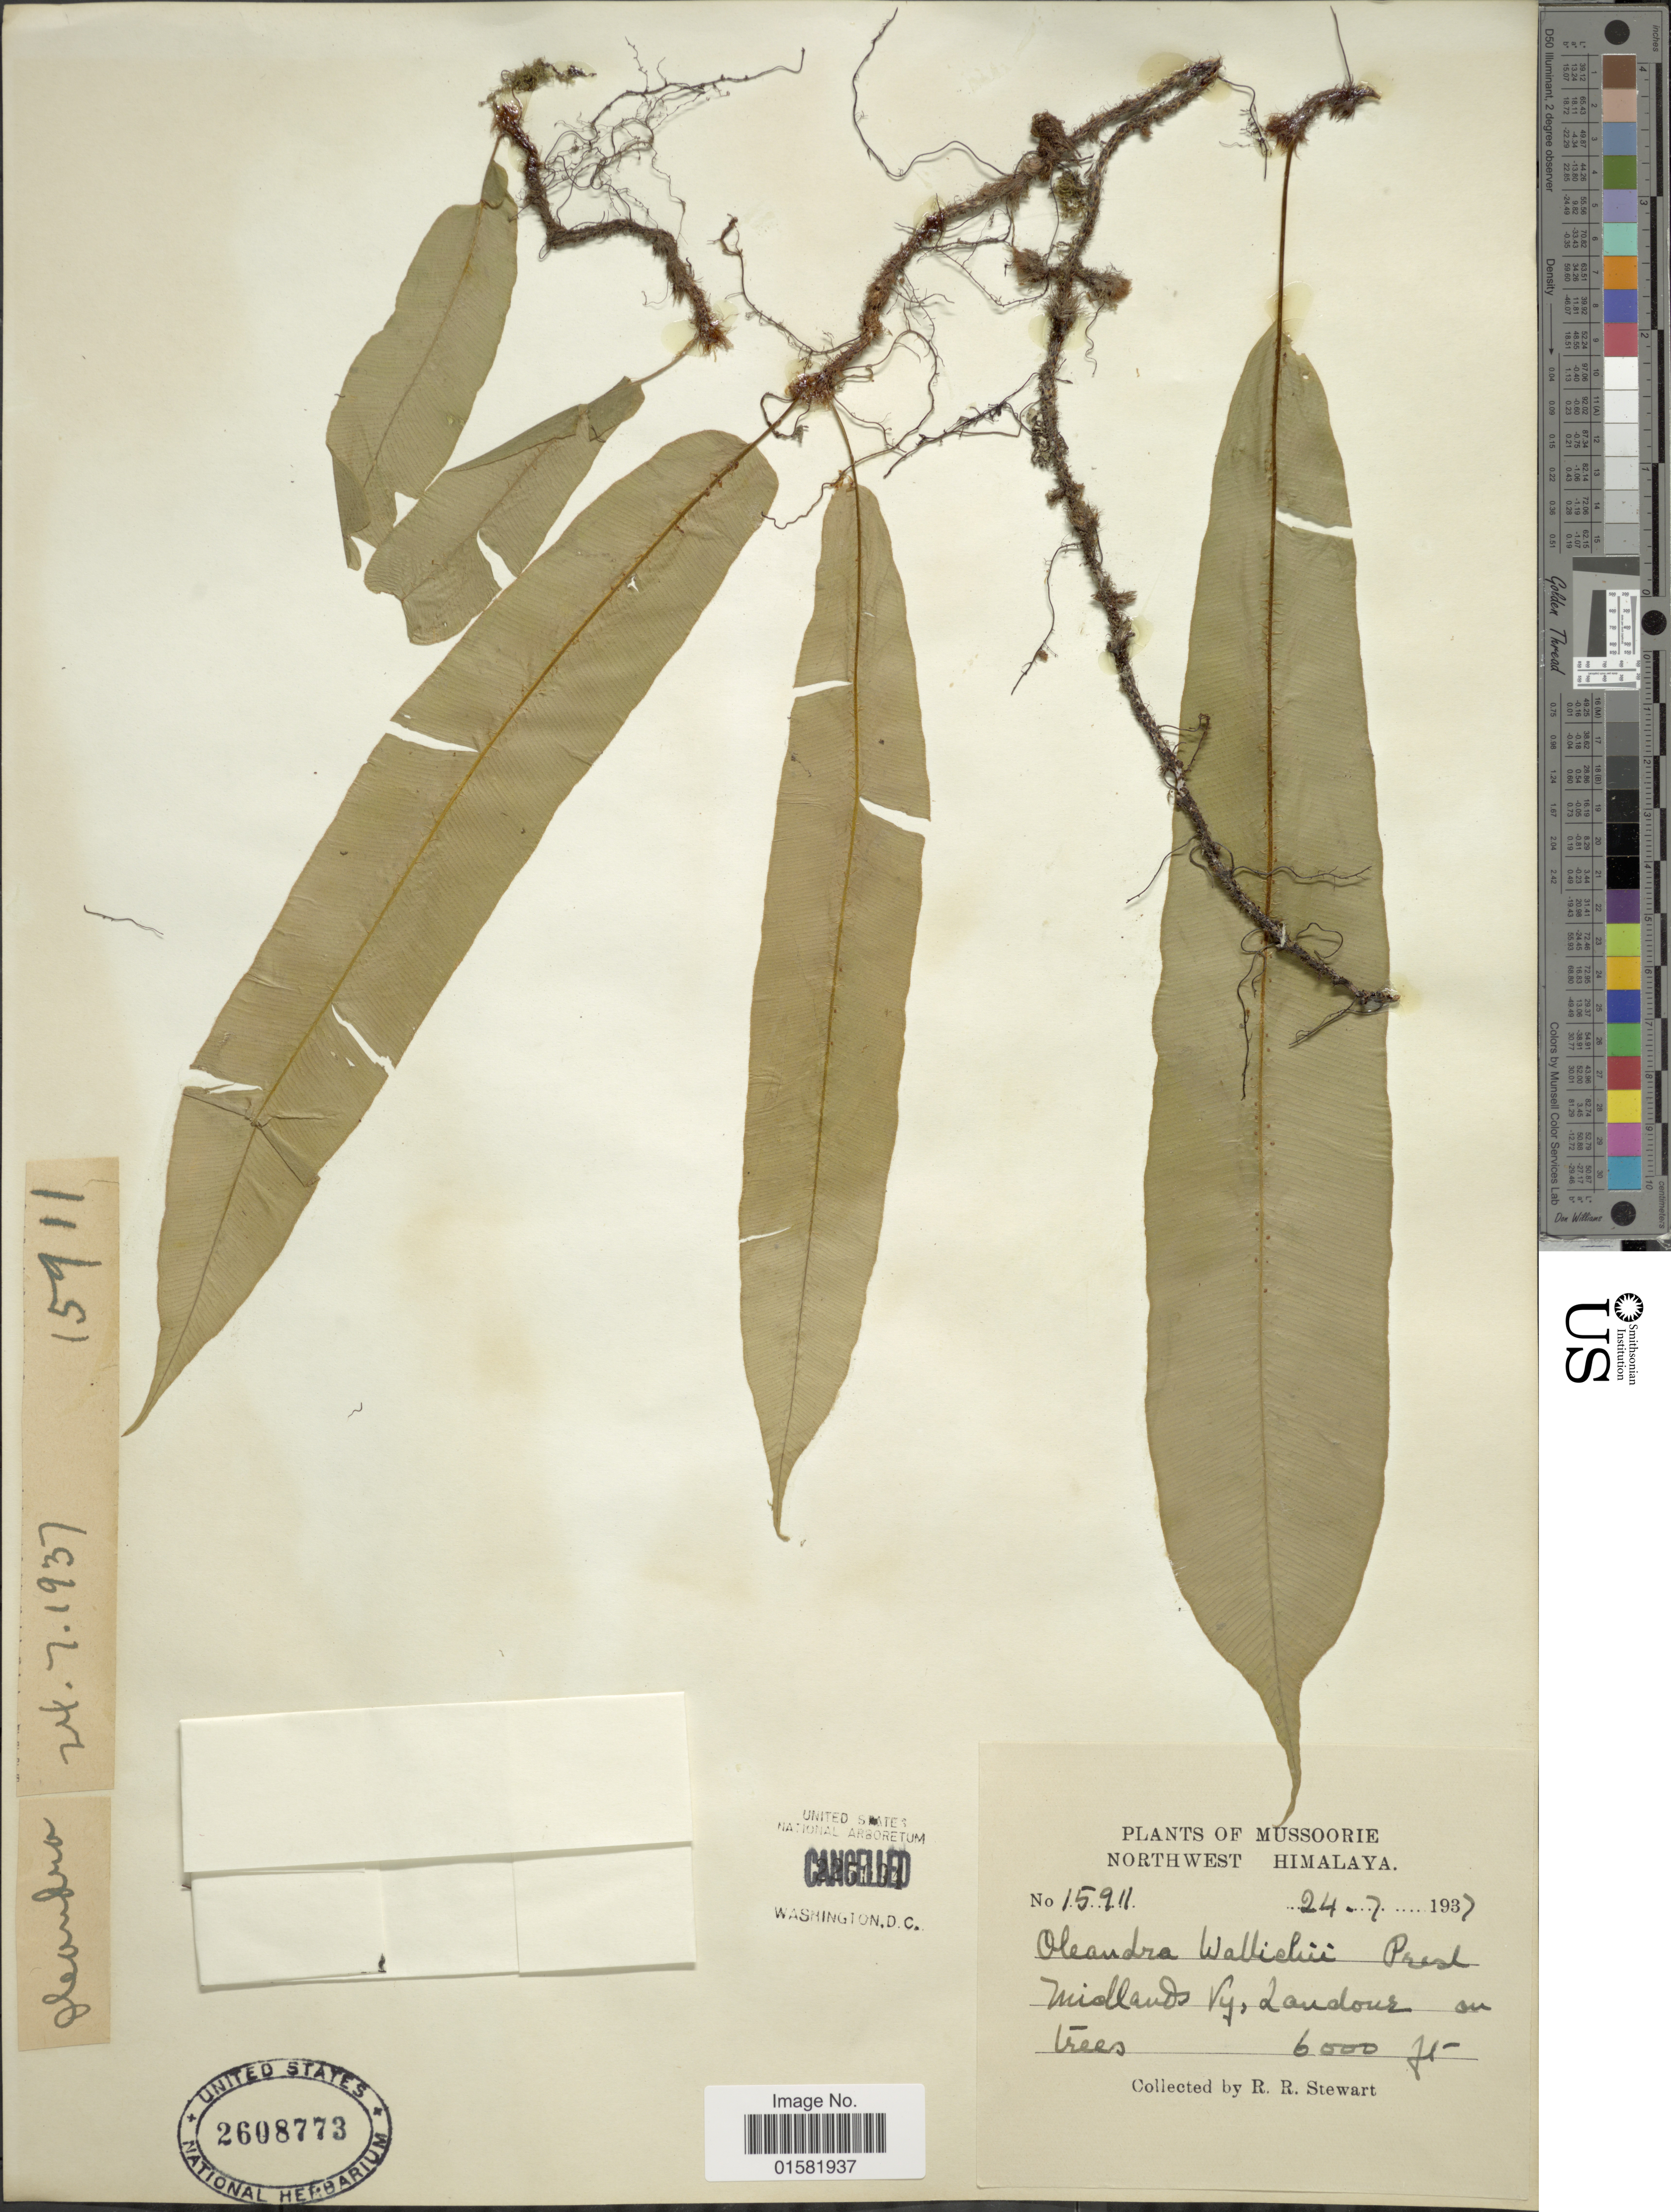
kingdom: Plantae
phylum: Tracheophyta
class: Polypodiopsida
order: Polypodiales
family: Oleandraceae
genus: Oleandra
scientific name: Oleandra wallichii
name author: (Hook.) C. Presl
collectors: R. R. Stewart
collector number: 15911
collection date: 1937-07-24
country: India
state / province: Uttarakhand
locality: Mussoorie, Northwest Himalaya, Midlands, Landour. on trees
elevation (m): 1829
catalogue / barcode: US 2608773